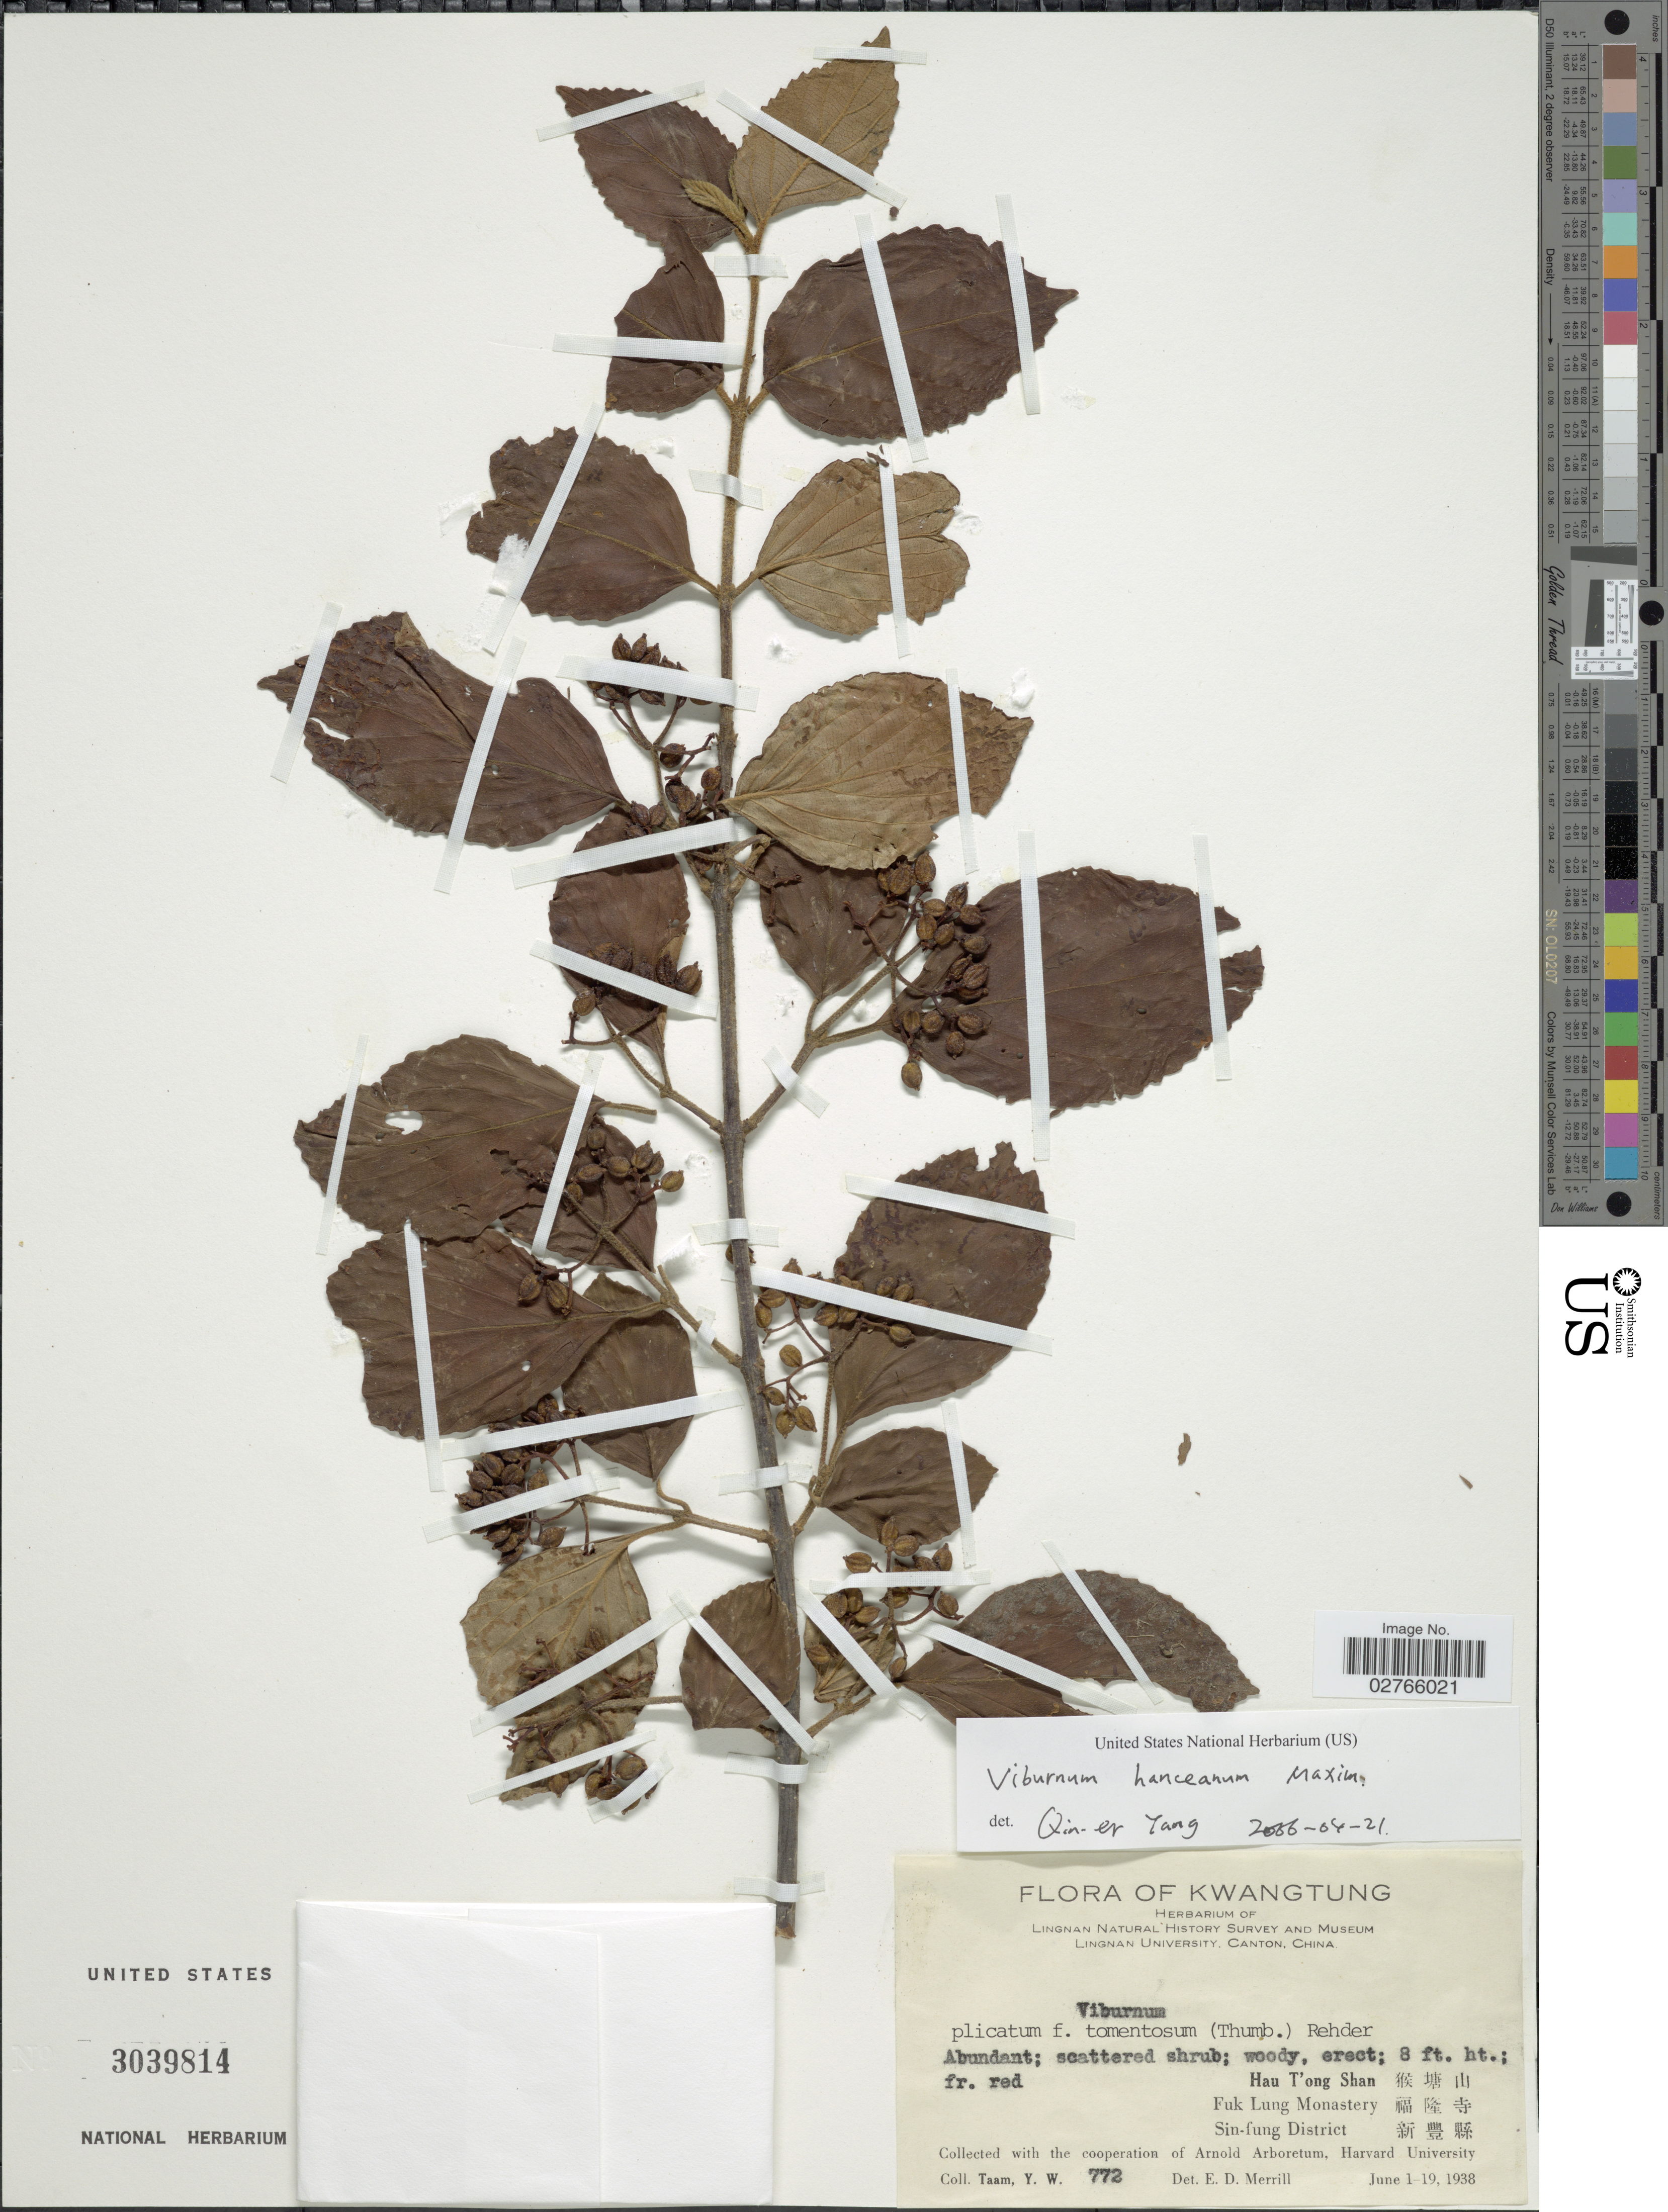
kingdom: Plantae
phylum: Tracheophyta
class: Magnoliopsida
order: Dipsacales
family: Viburnaceae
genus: Viburnum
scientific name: Viburnum hanceanum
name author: Maxim.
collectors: Y. W. Taam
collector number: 772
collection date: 1938-06-01/1938-06-19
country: China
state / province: Guangdong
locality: Kwangtung, Hau T'ong Shan, Fuk Lung Monastery, Sin-fung District.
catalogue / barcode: US 3039814